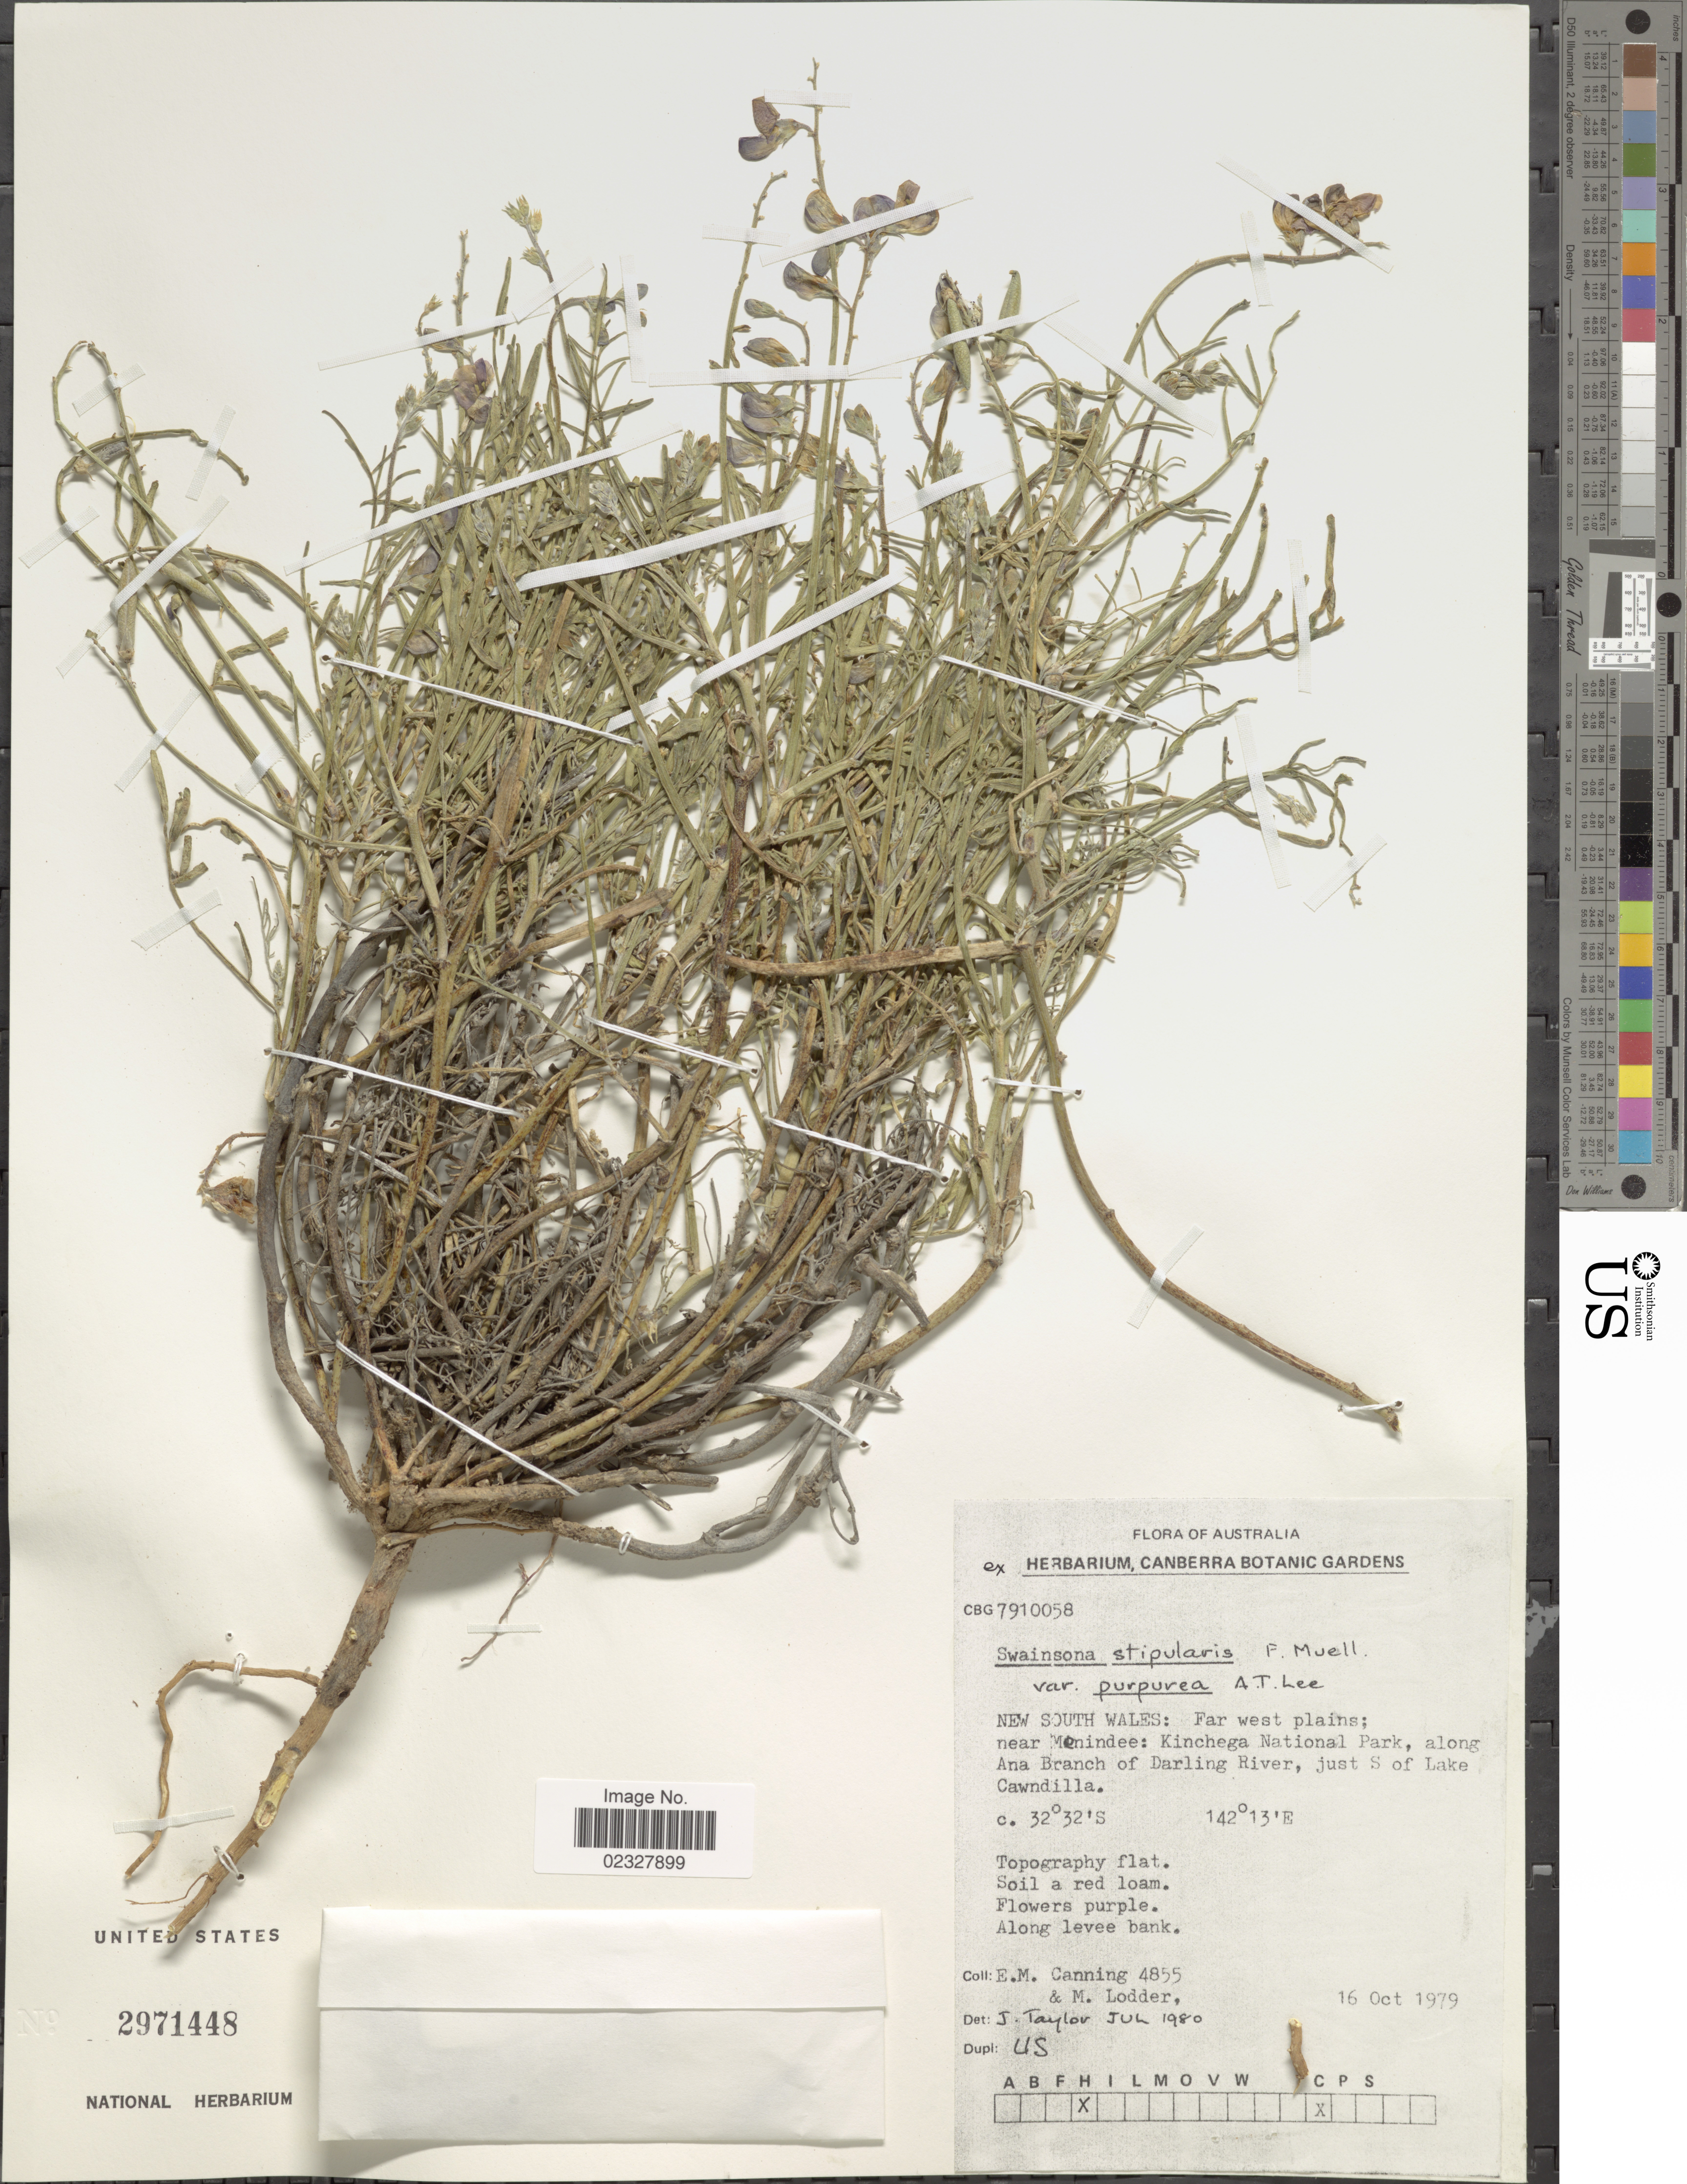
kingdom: Plantae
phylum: Tracheophyta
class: Magnoliopsida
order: Fabales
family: Fabaceae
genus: Swainsona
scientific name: Swainsona stipularis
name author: F. Muell.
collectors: E. Canning & M. Lodder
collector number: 4855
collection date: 1979-10-16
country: Australia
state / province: New South Wales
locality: Far west plains; near Menindee: Kinchega National Park, along Ana Branch of Darling River, just S of Lake Cawndilla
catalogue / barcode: US 2971448